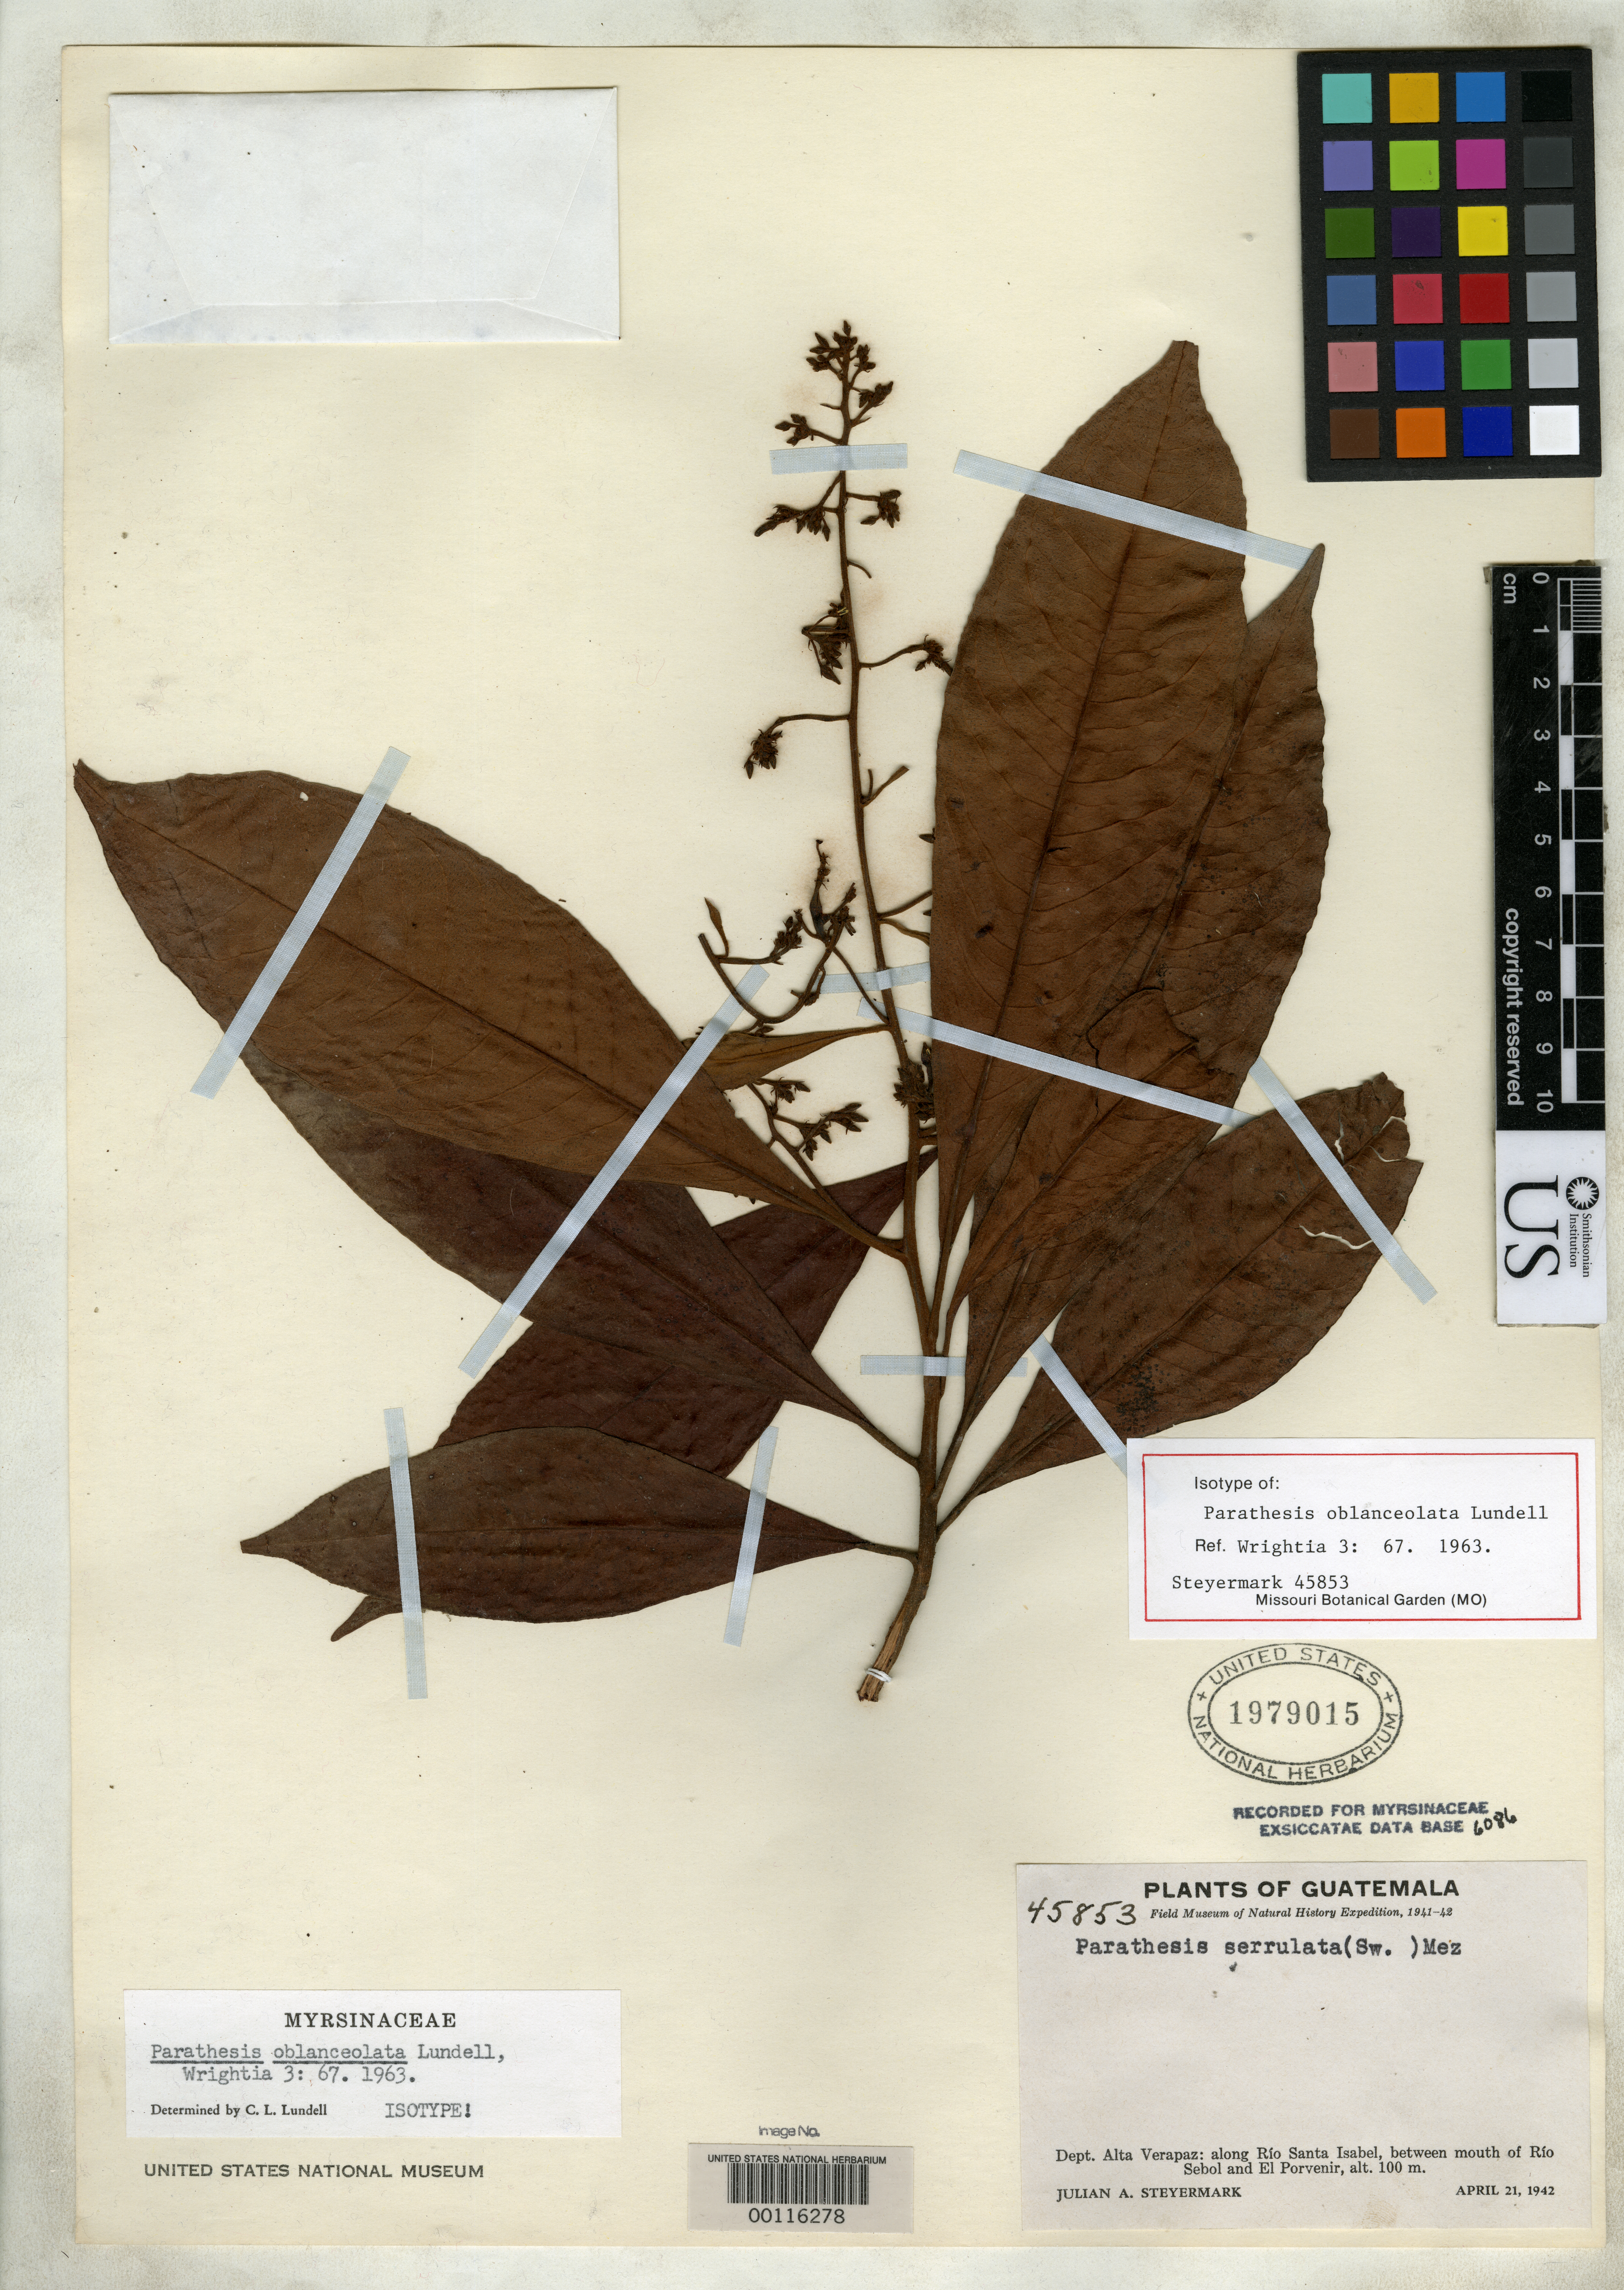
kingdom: Plantae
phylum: Tracheophyta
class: Magnoliopsida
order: Ericales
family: Primulaceae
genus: Parathesis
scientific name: Parathesis oblanceolata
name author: Lundell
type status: Isotype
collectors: J. Steyermark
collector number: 45853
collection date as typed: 21 Apr 1942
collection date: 1942-04-21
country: Guatemala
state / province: Alta Verapaz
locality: Along Rio Santa Isabel, between mouth of Rio Sebol & El Porvenir.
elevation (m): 100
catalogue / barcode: US 1979015